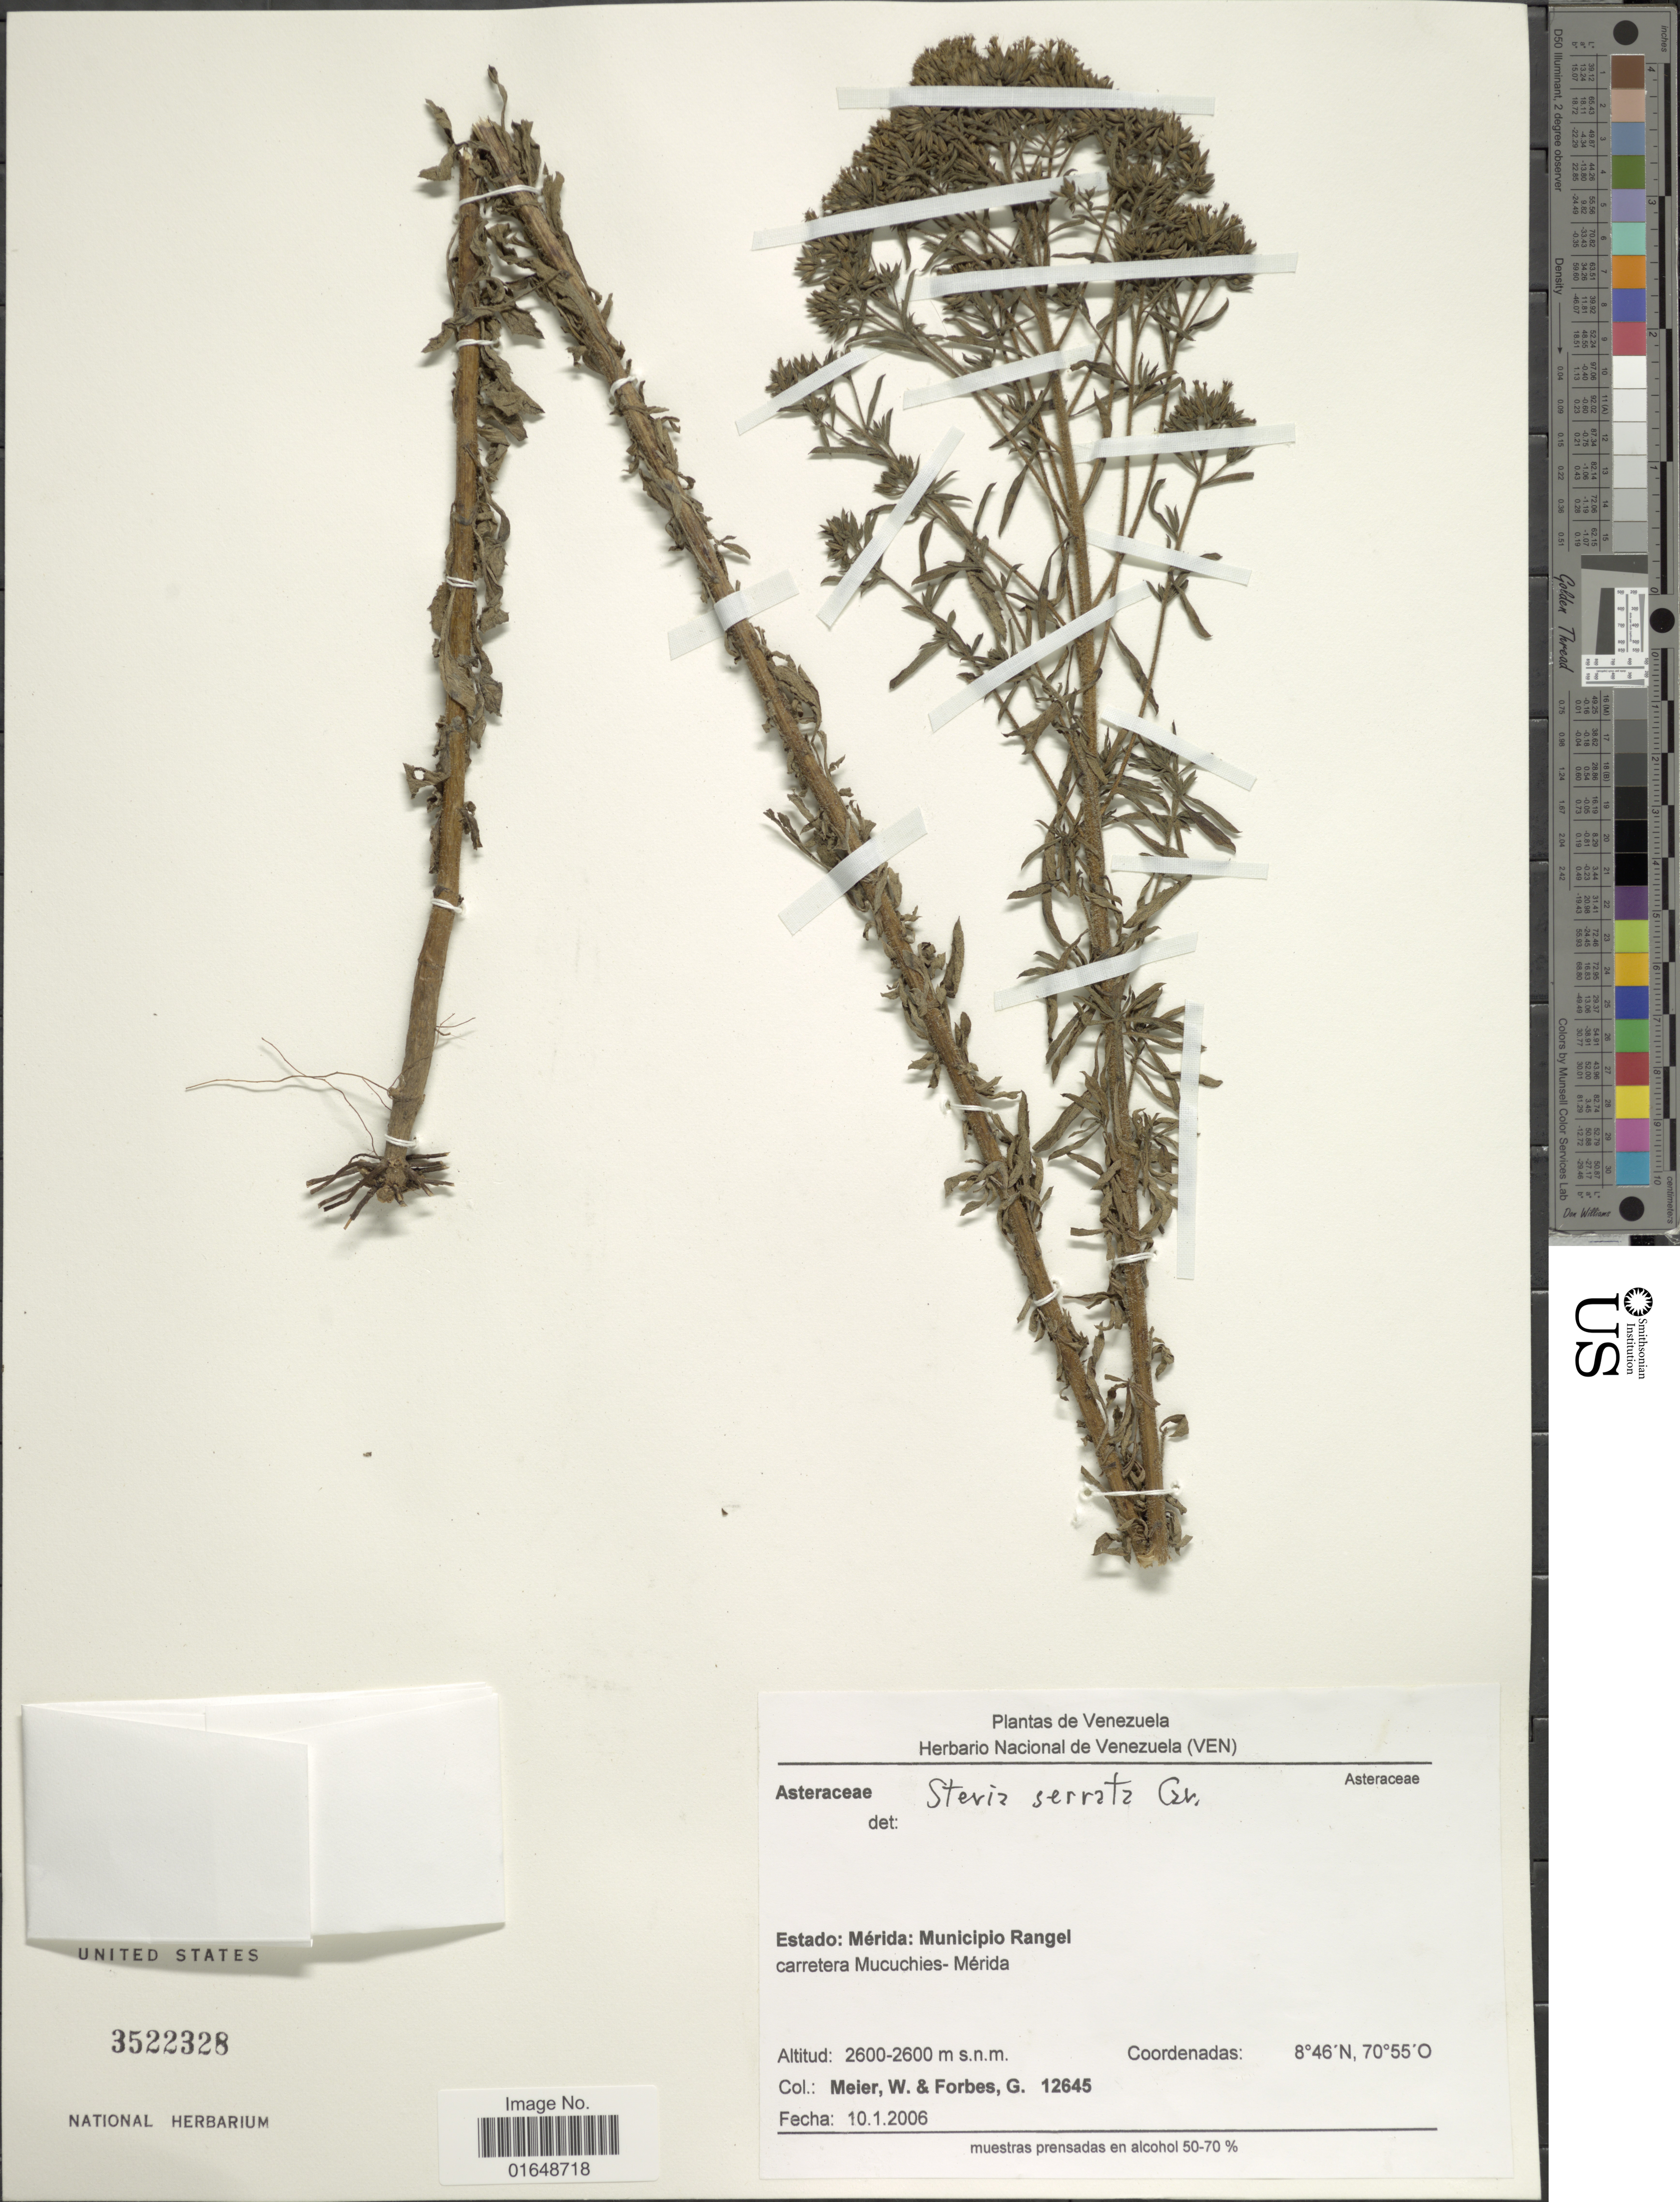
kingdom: Plantae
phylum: Tracheophyta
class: Magnoliopsida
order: Asterales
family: Asteraceae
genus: Stevia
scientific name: Stevia serrata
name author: Cav.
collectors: W. Meier & G. Forbes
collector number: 12645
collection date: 2006-01-10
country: Venezuela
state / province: Mérida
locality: Estado: Mérida: Municipio Rangel carretera Mucuchies-Mérida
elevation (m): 2600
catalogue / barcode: US 3522328